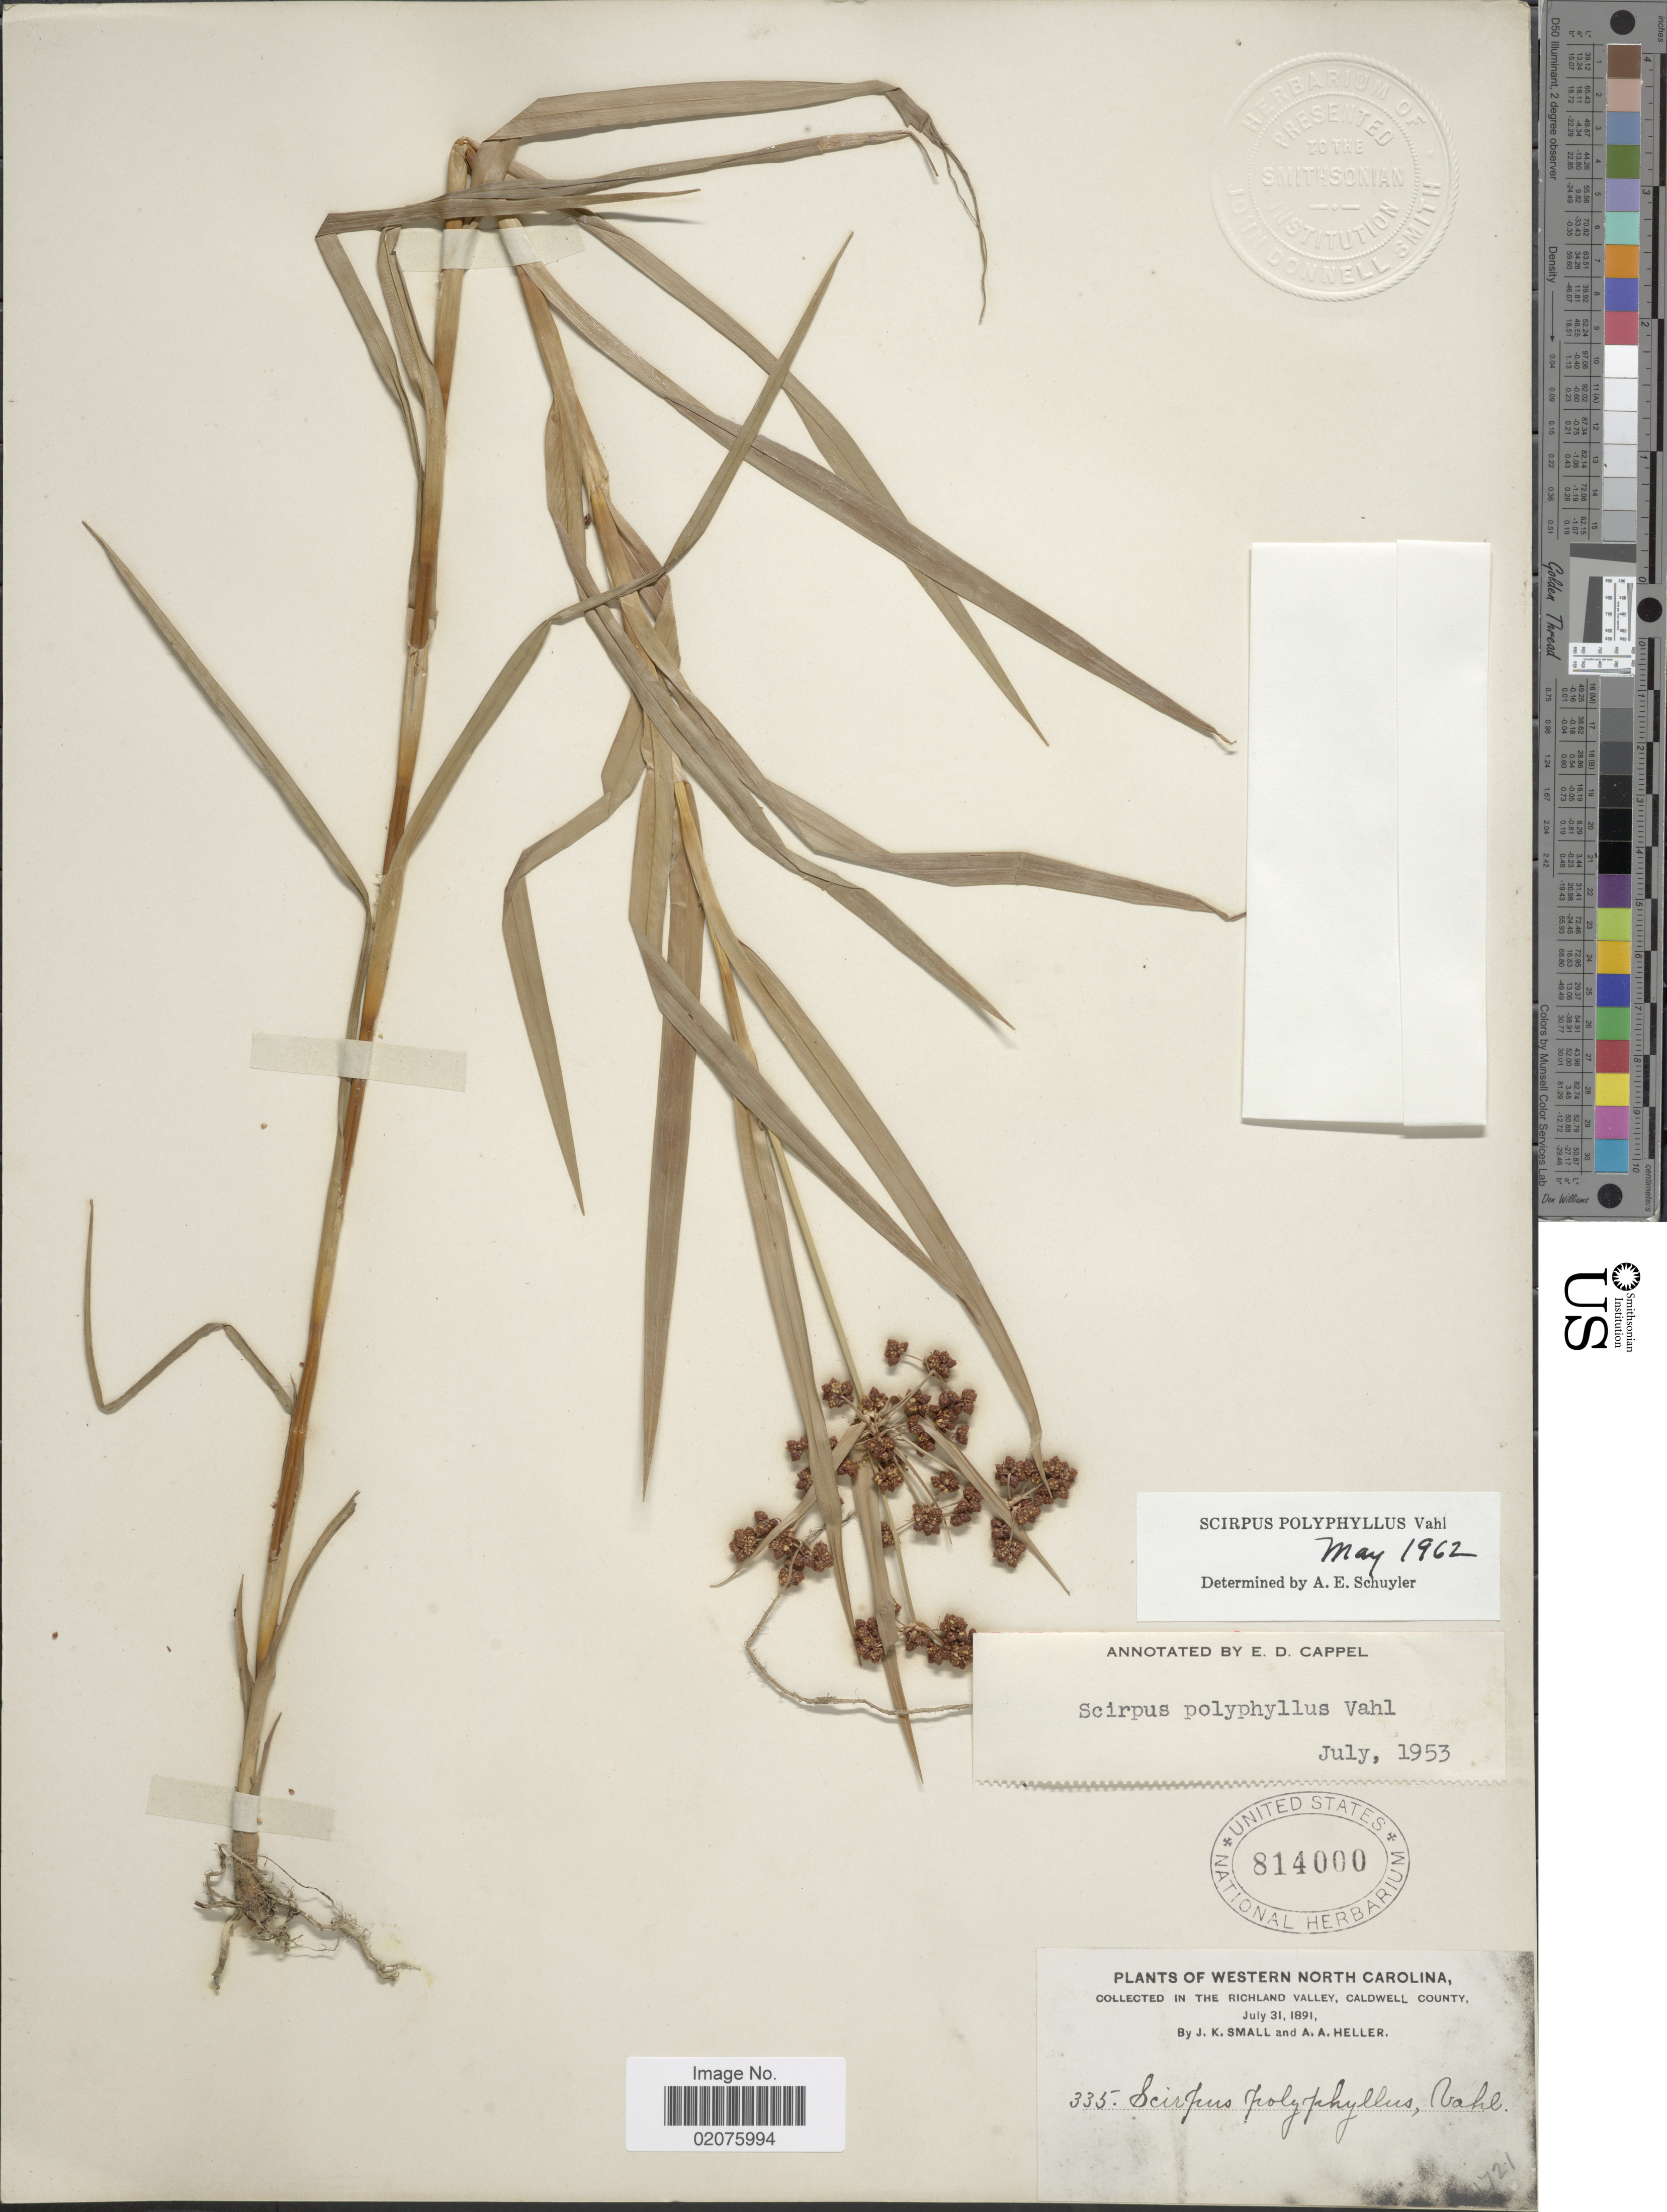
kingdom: Plantae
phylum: Tracheophyta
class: Liliopsida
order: Poales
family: Cyperaceae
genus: Scirpus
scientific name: Scirpus polyphyllus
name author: Vahl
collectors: J. K. Small & A. A. Heller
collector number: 335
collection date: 1891-07-31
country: United States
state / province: North Carolina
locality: Western North Caroilina, In the Richland Valley, Caldwell County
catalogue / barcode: US 814000